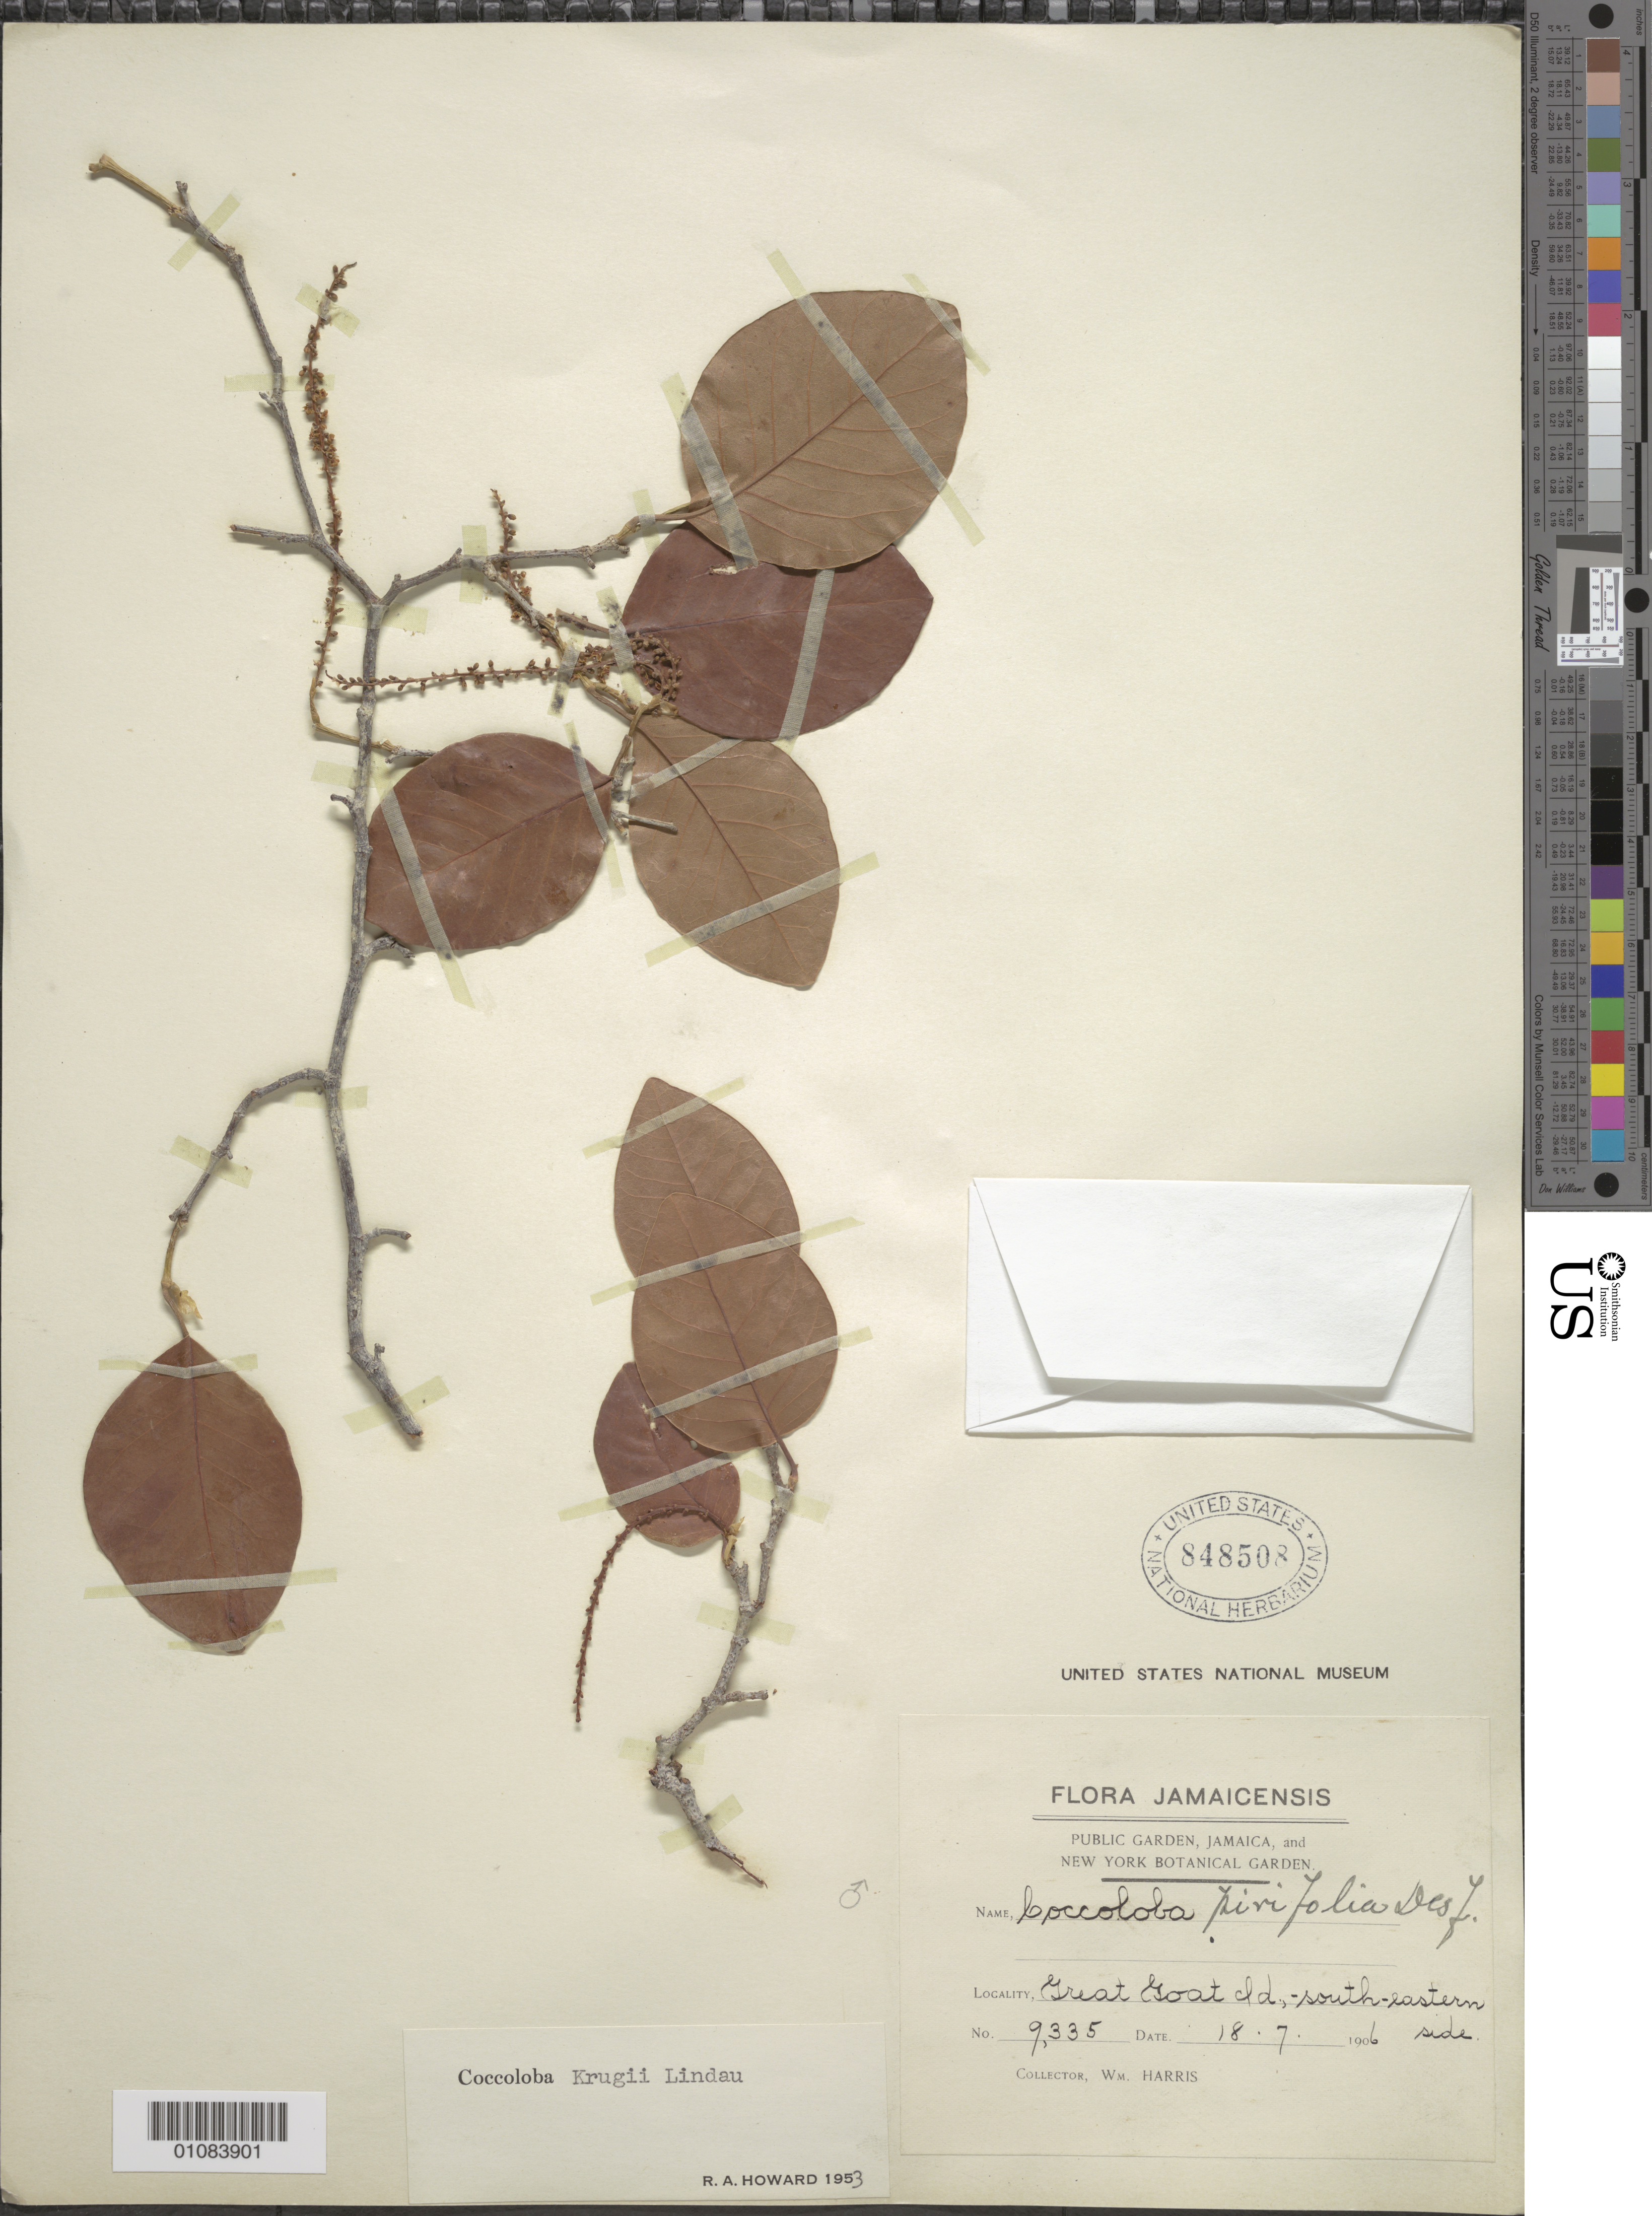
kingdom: Plantae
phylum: Tracheophyta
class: Magnoliopsida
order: Caryophyllales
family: Polygonaceae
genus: Coccoloba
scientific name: Coccoloba krugii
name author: Lindau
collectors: W. H. Harris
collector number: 9335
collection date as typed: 18 Jul 1906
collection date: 1906-07-18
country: Jamaica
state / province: Saint Catherine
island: Great Goat Island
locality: Great Goat Id, south-eastern side.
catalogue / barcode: US 848508